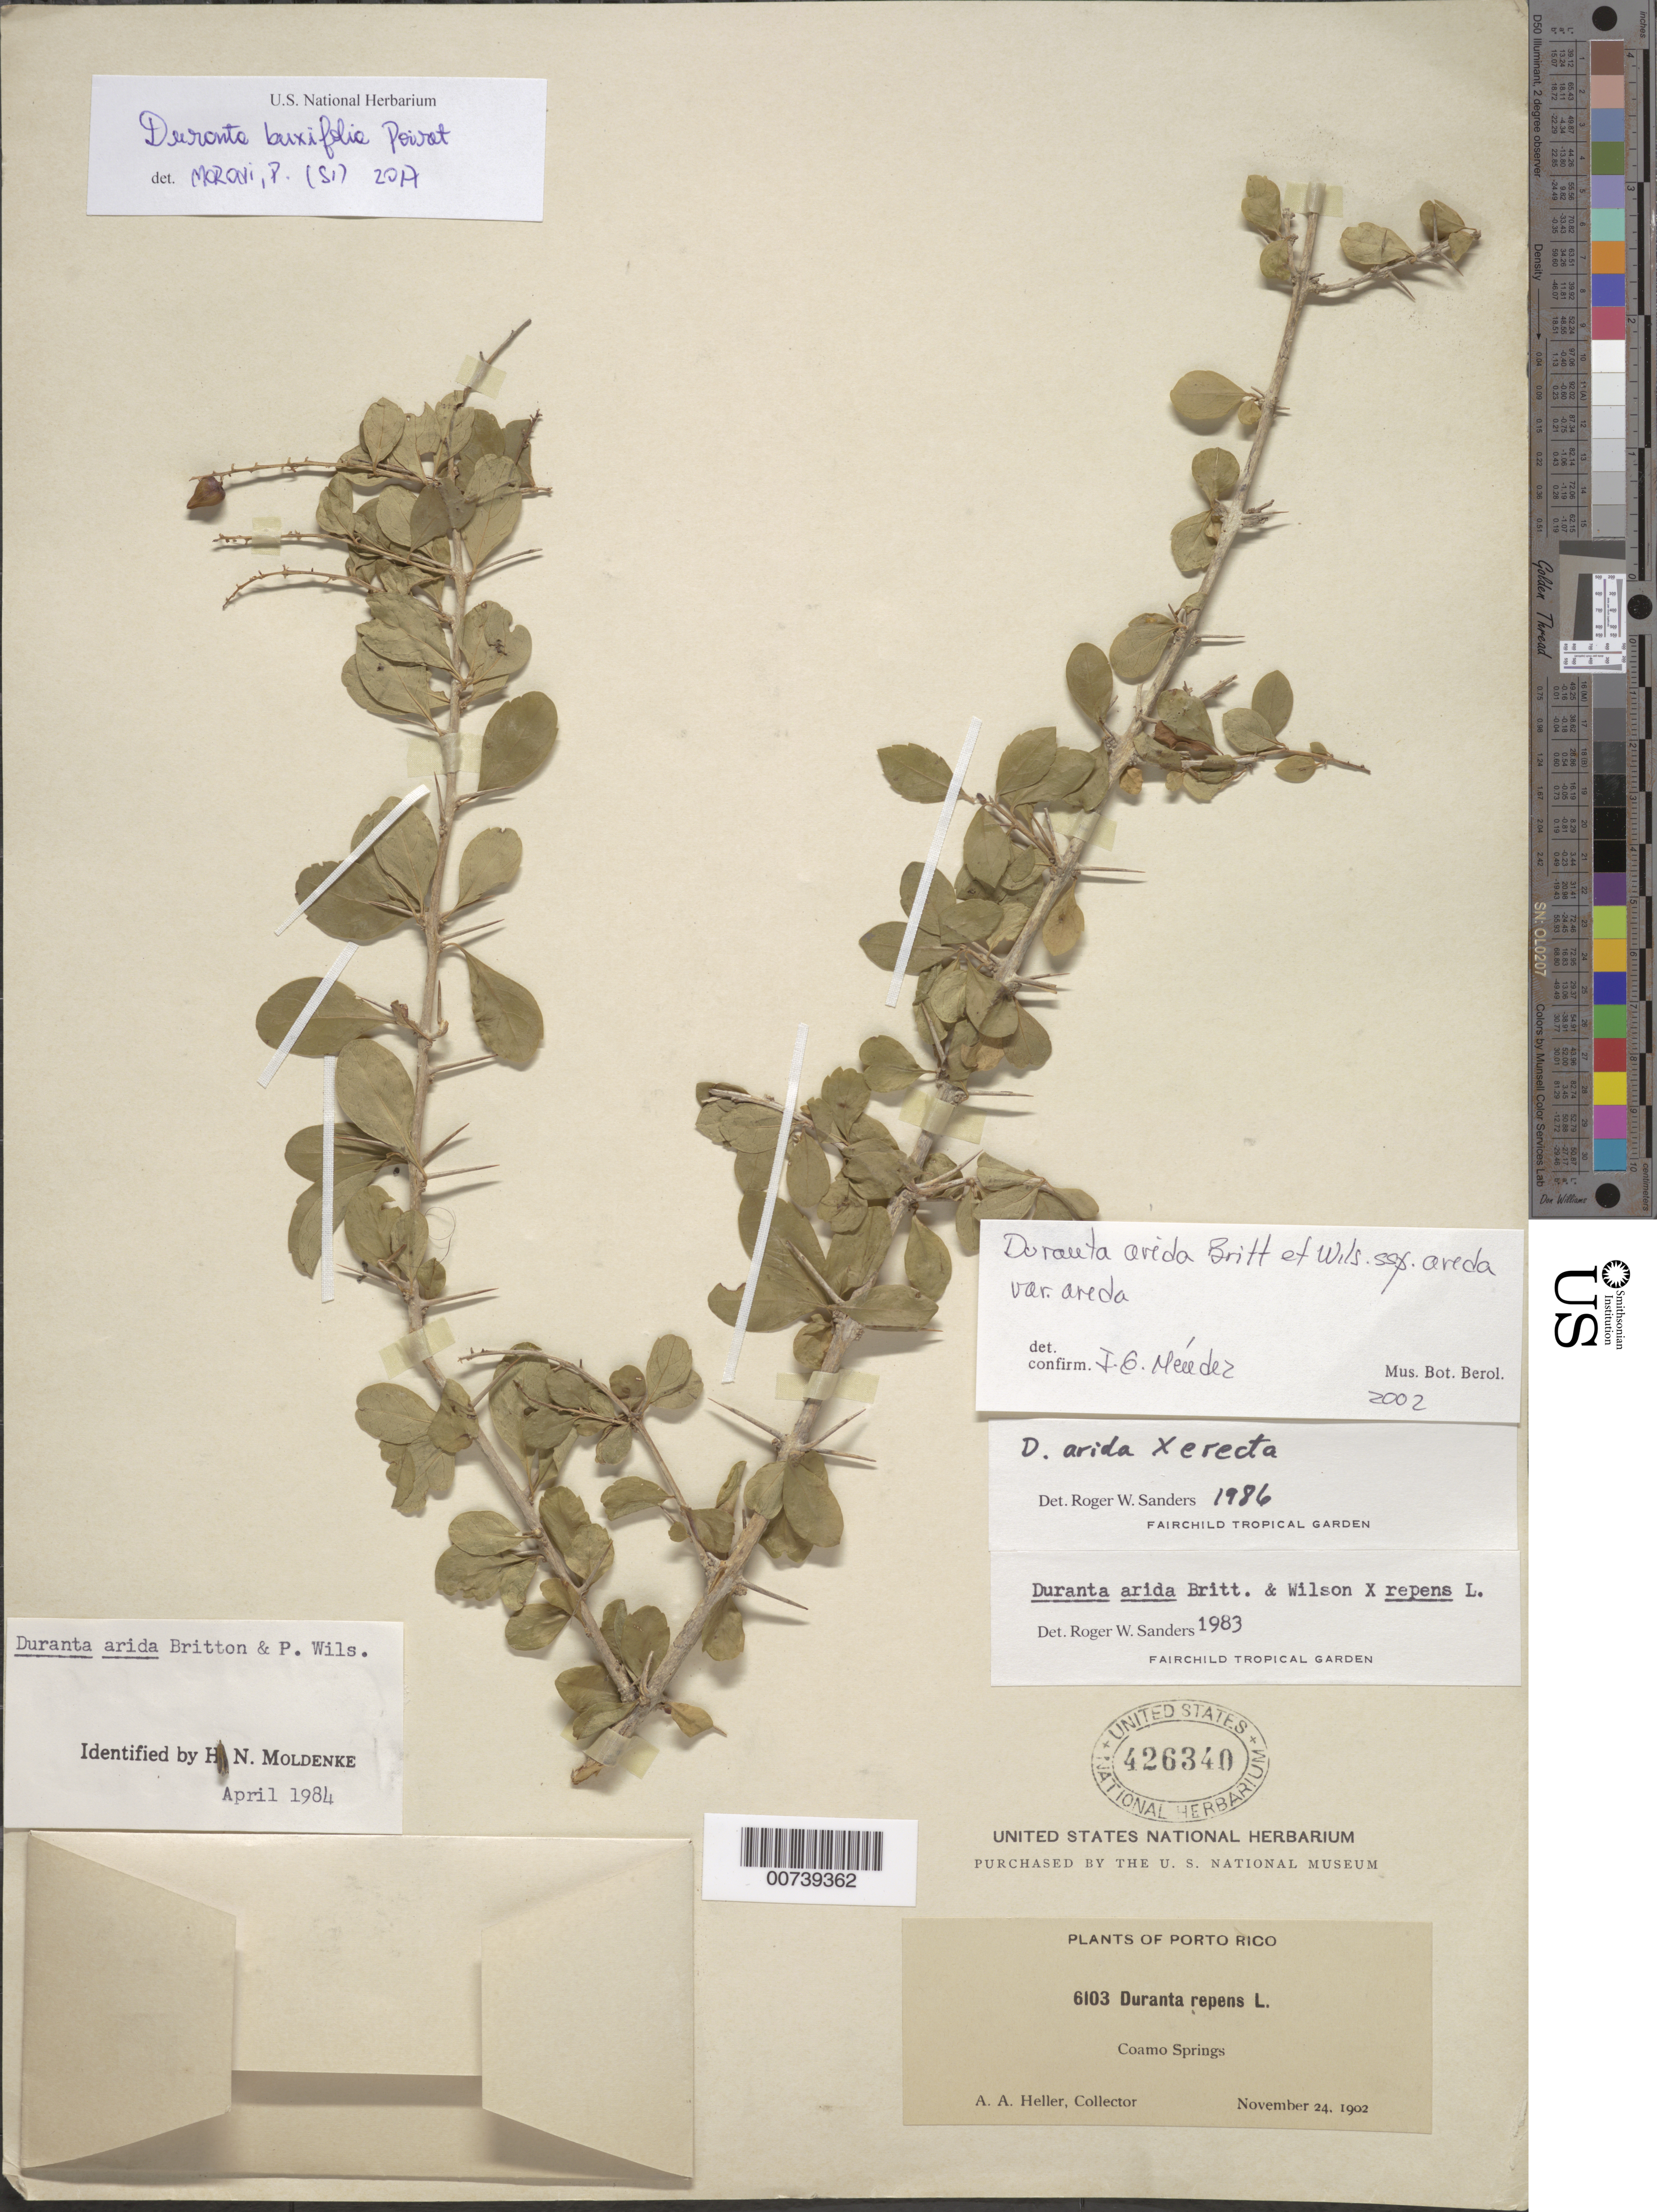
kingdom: Plantae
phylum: Tracheophyta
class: Magnoliopsida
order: Lamiales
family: Verbenaceae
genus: Duranta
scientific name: Duranta arida subsp. arida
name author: Britton & P. Wilson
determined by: Méndez, Isidro E., (HIPC)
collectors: A. A. Heller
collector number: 6103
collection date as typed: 24 Nov 1902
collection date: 1902-11-24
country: Puerto Rico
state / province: Coamo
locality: Coamo Springs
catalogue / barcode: US 426340